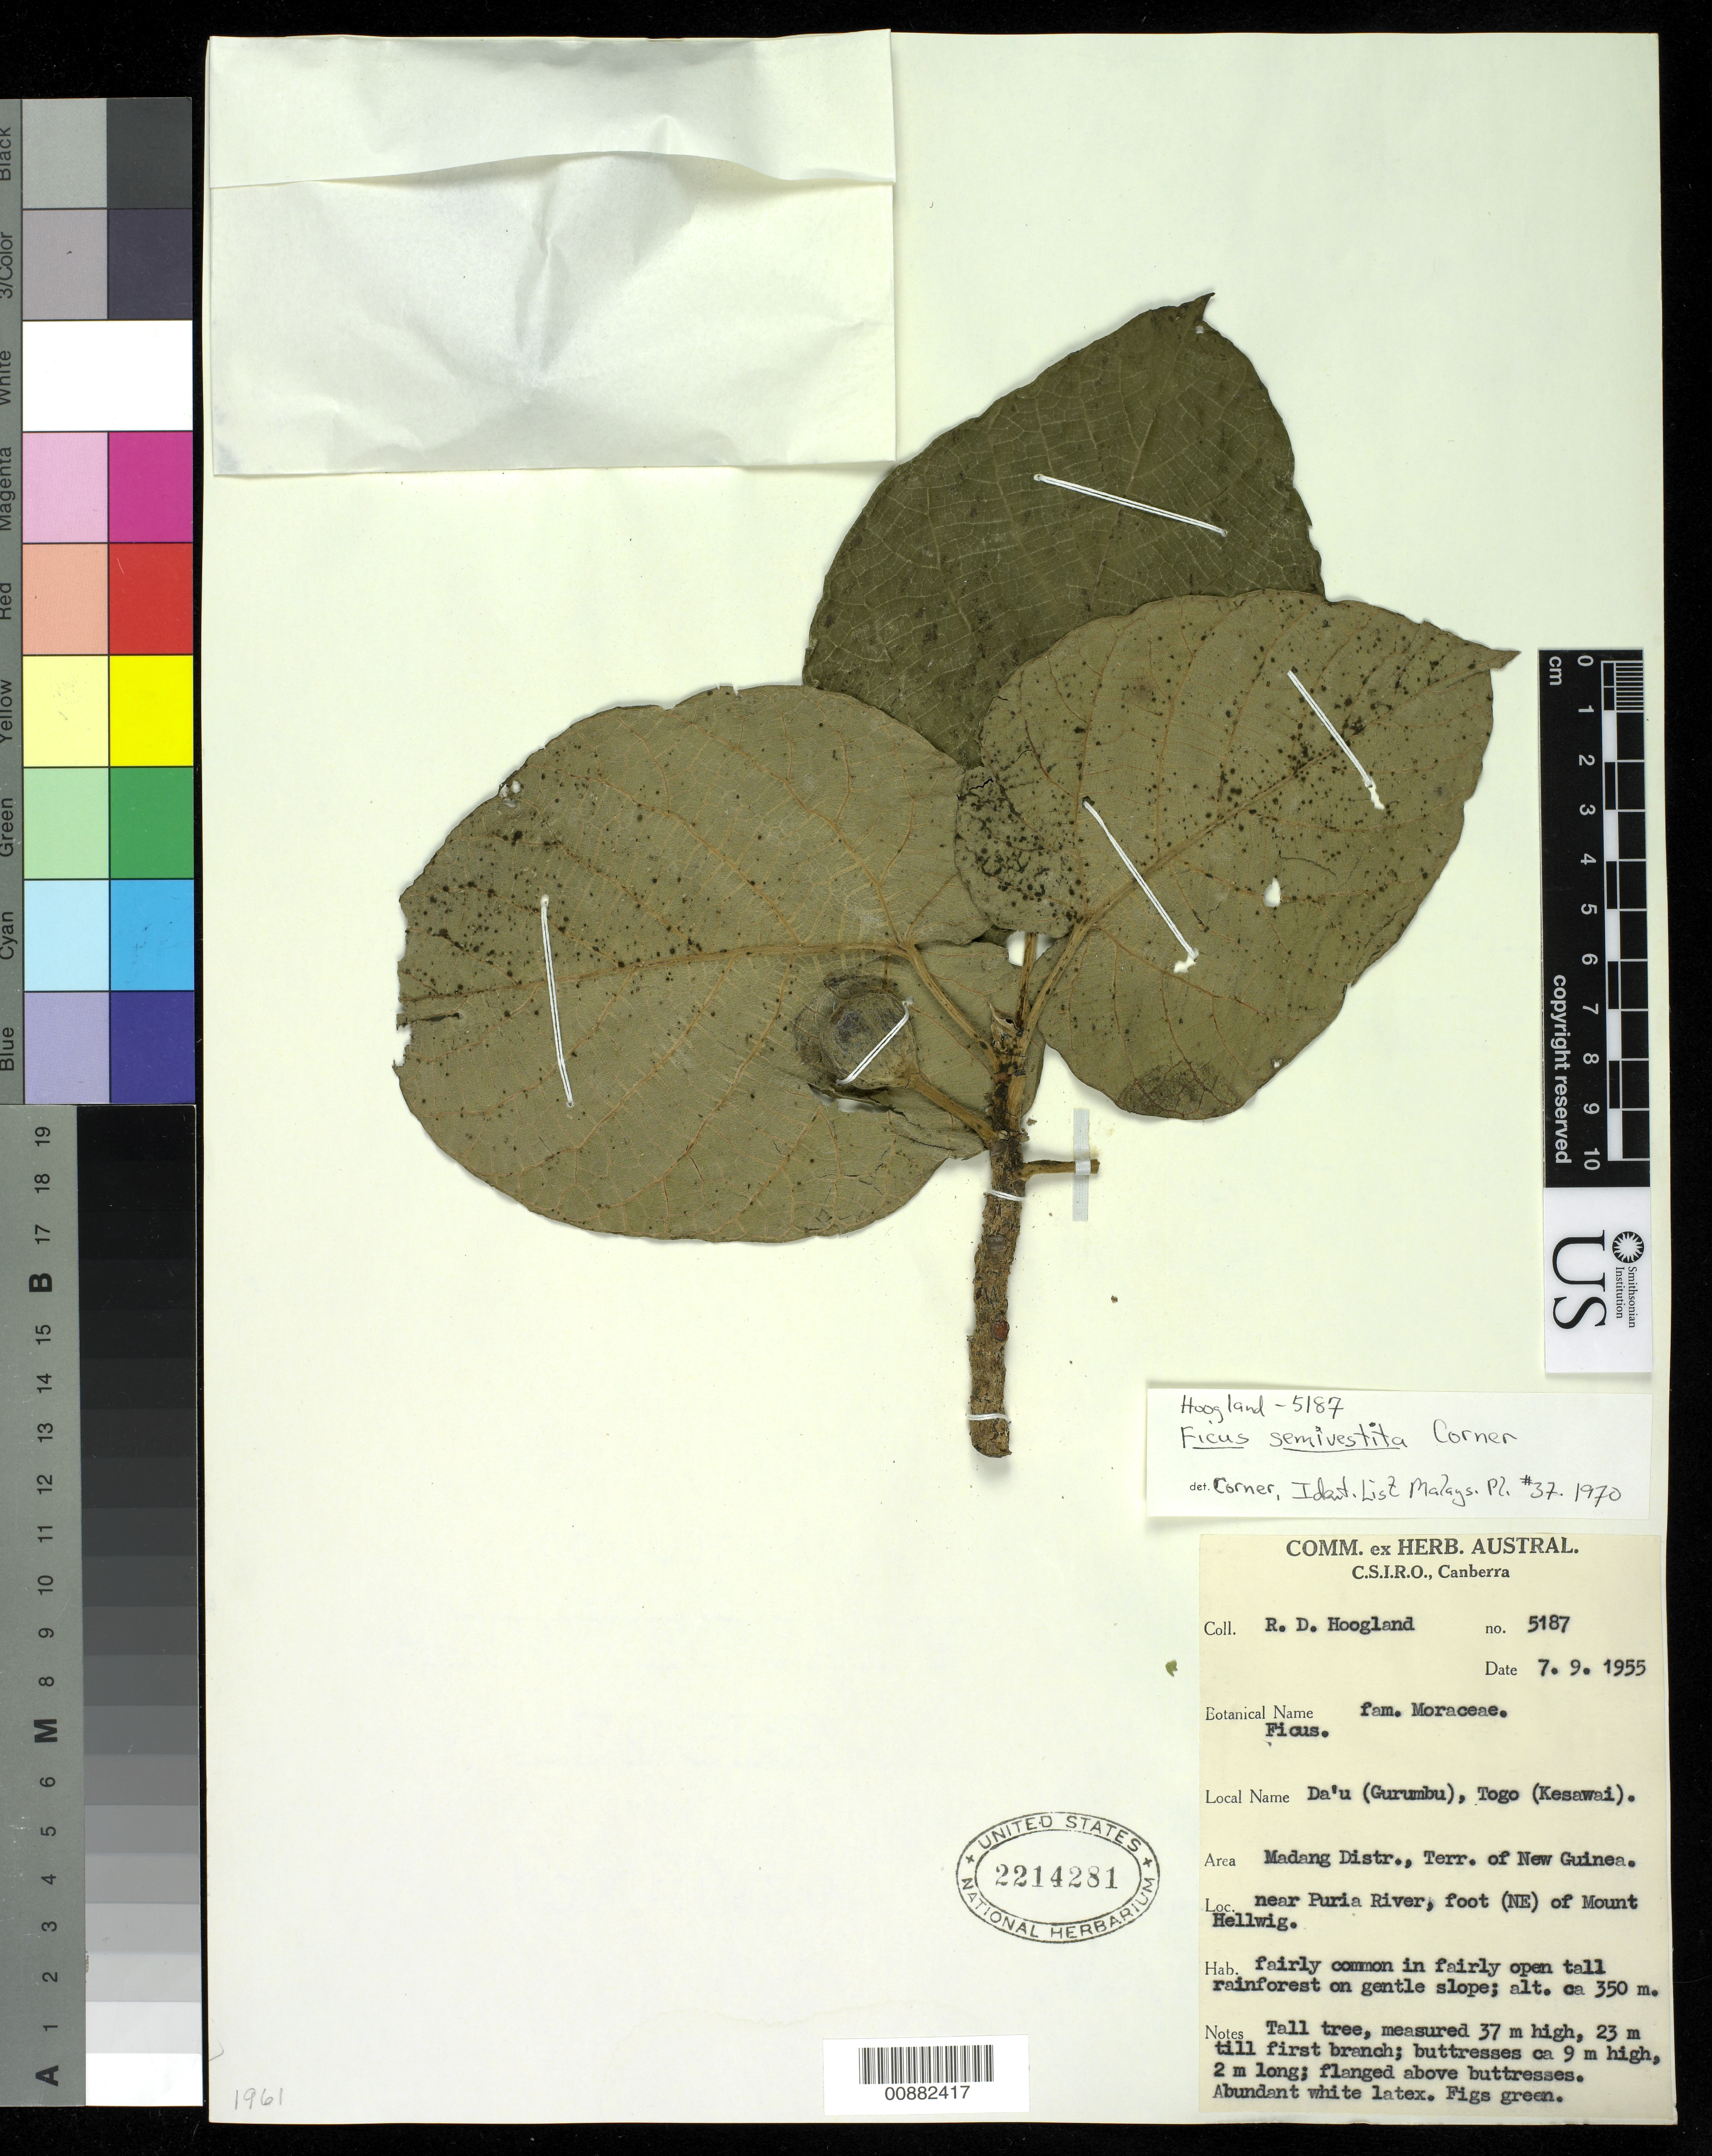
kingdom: Plantae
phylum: Tracheophyta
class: Magnoliopsida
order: Rosales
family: Moraceae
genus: Ficus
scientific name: Ficus semivestita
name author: Corner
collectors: R. D. Hoogland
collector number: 5187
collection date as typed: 07 Sep 1955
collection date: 1955-09-07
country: Papua New Guinea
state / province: Madang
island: New Guinea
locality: Near Puria River, foot (NE) of Mount Hellwig.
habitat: Fairly common in fairly open tall rainforest on gentle slope.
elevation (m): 350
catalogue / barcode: US 2214281